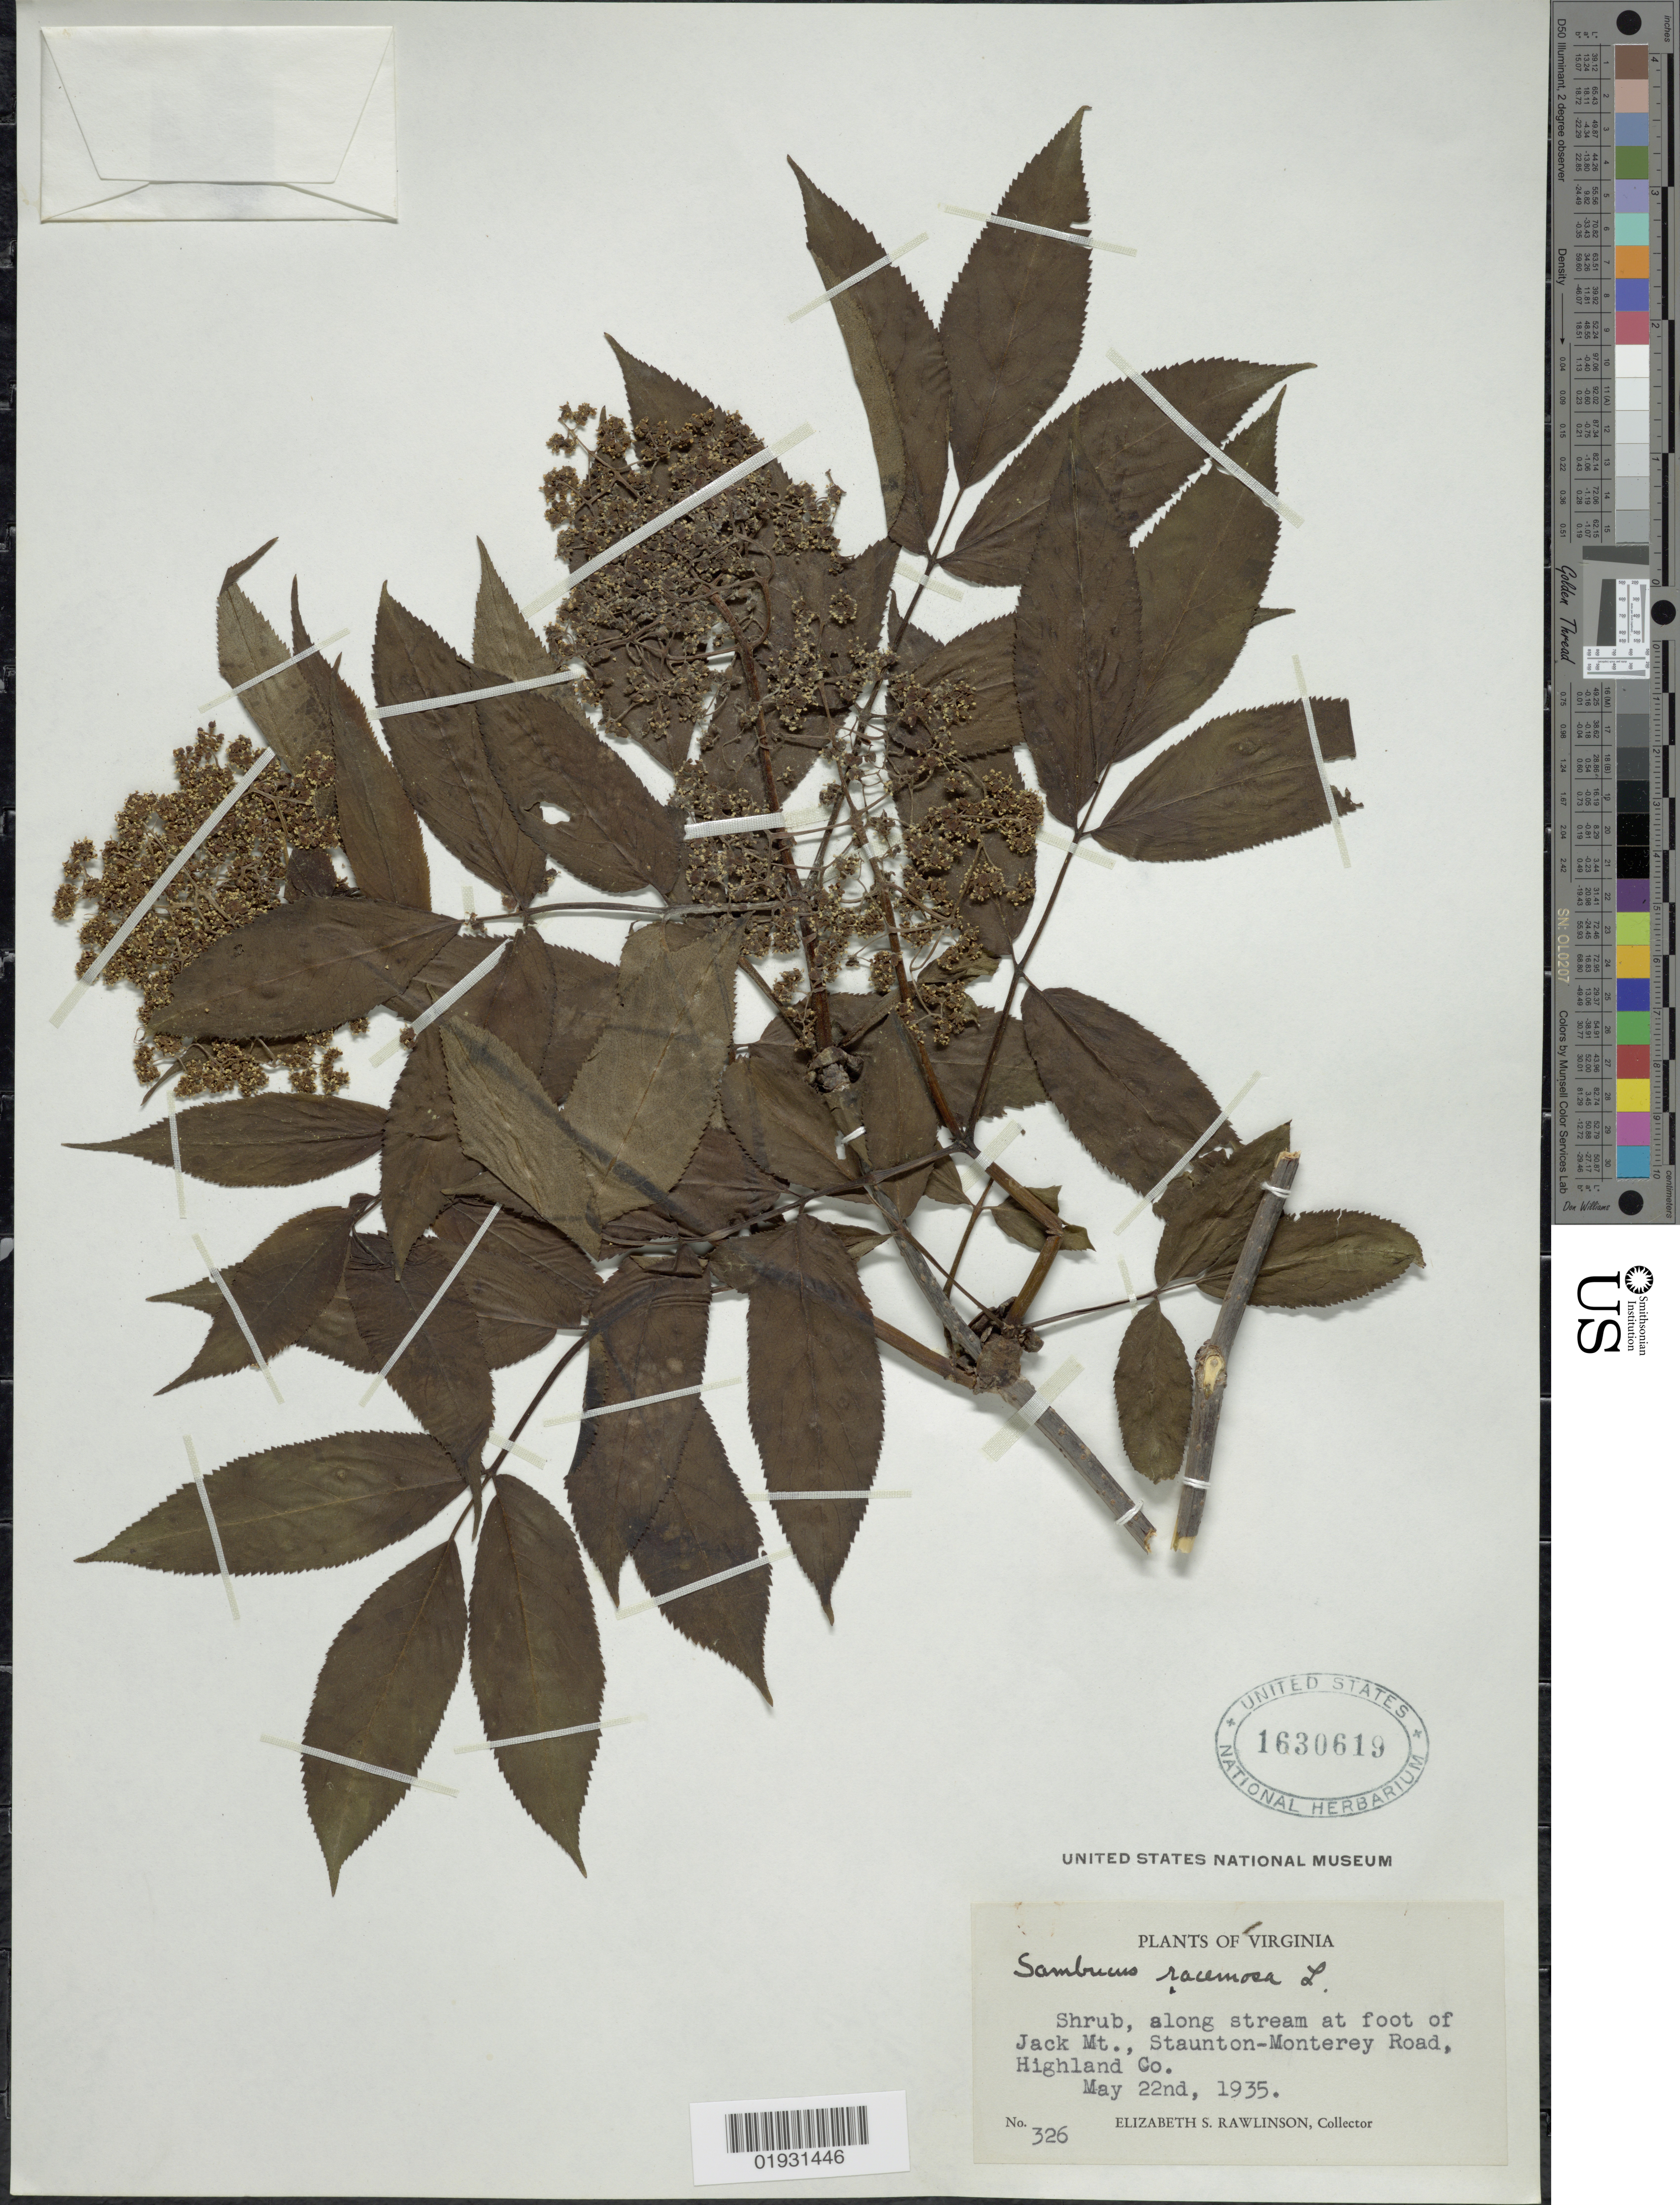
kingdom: Plantae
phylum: Tracheophyta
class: Magnoliopsida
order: Dipsacales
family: Viburnaceae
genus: Sambucus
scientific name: Sambucus racemosa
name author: L.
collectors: E. S. Rawlinson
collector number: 326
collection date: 1935-05-22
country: United States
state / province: Virginia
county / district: Highland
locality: Along stream at foot of Jack Mt., Staunton-Monterey Road.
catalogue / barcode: US 1630619